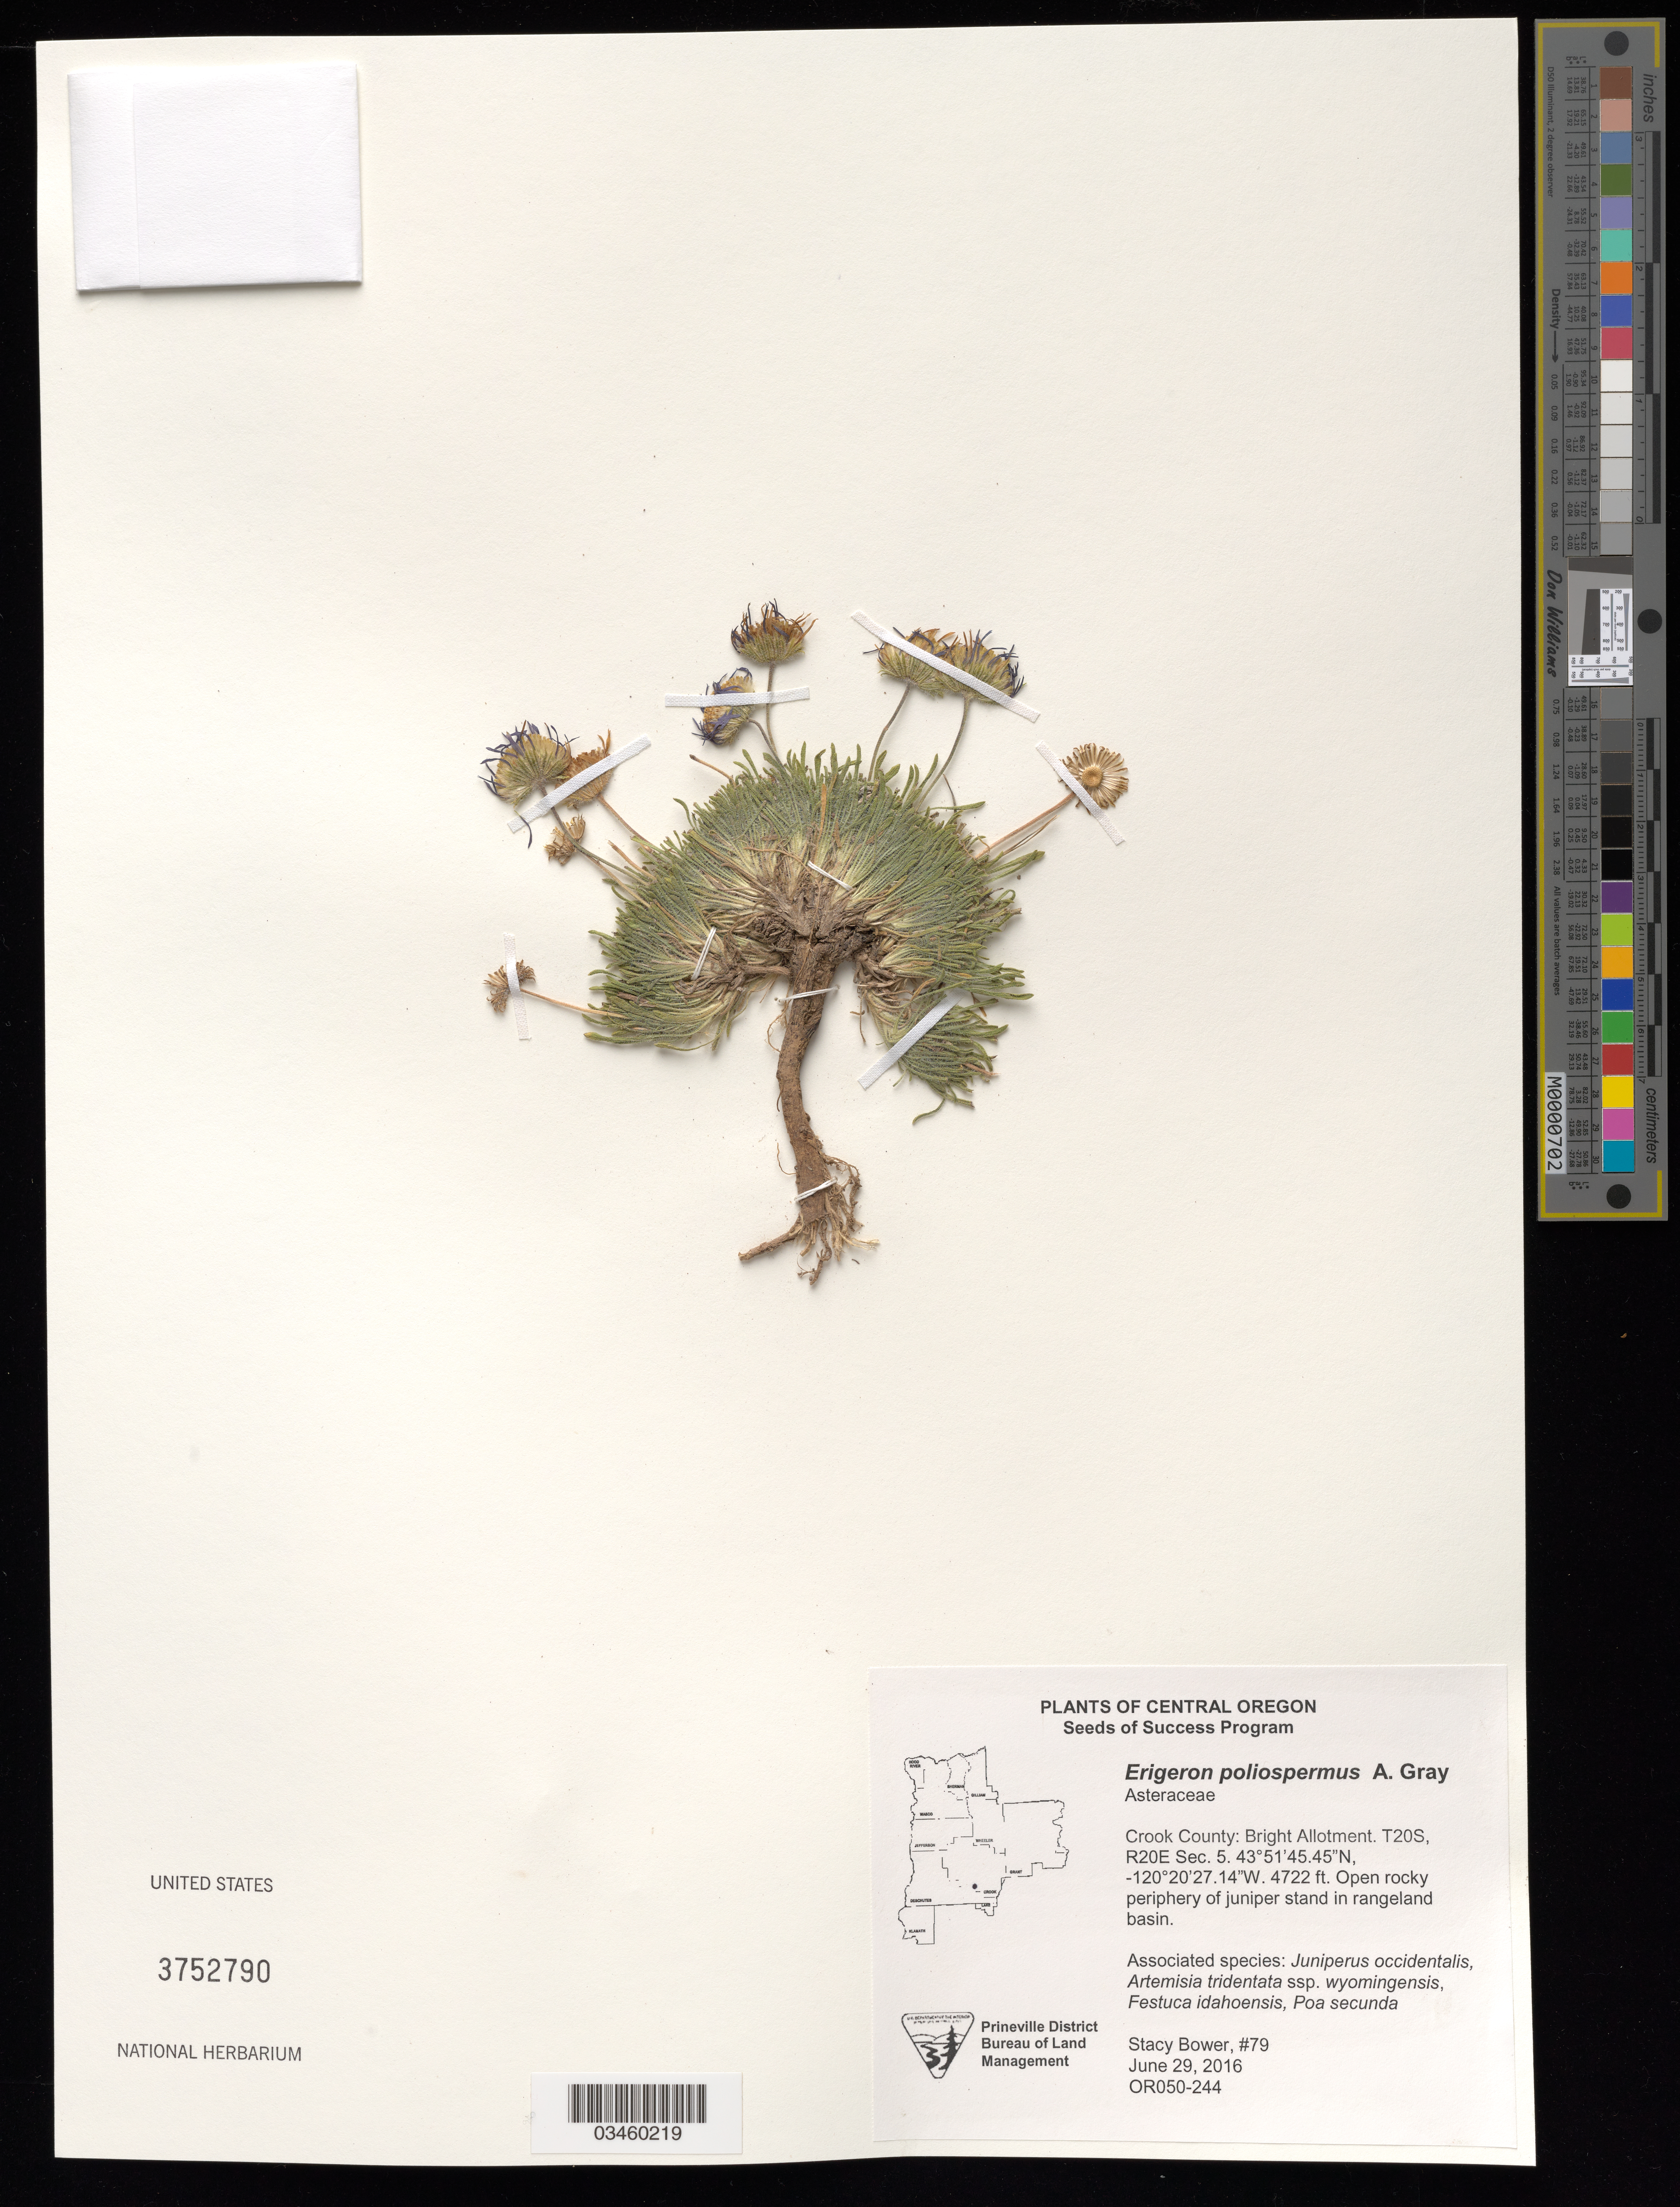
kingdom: Plantae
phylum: Tracheophyta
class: Magnoliopsida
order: Asterales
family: Asteraceae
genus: Erigeron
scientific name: Erigeron poliospermus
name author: A. Gray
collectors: S. Bower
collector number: OR050-244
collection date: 2016-06-29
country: United States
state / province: Oregon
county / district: Crook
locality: Bright Allotment. T20S R20E Sec. 5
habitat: With Artemisia tridentata ssp. wyomingensis, Juniperus occidentalis, Poa secunda, ect. Open rocky periphery of juniper stand in rangeland basin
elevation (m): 1439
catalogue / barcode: US 3752790